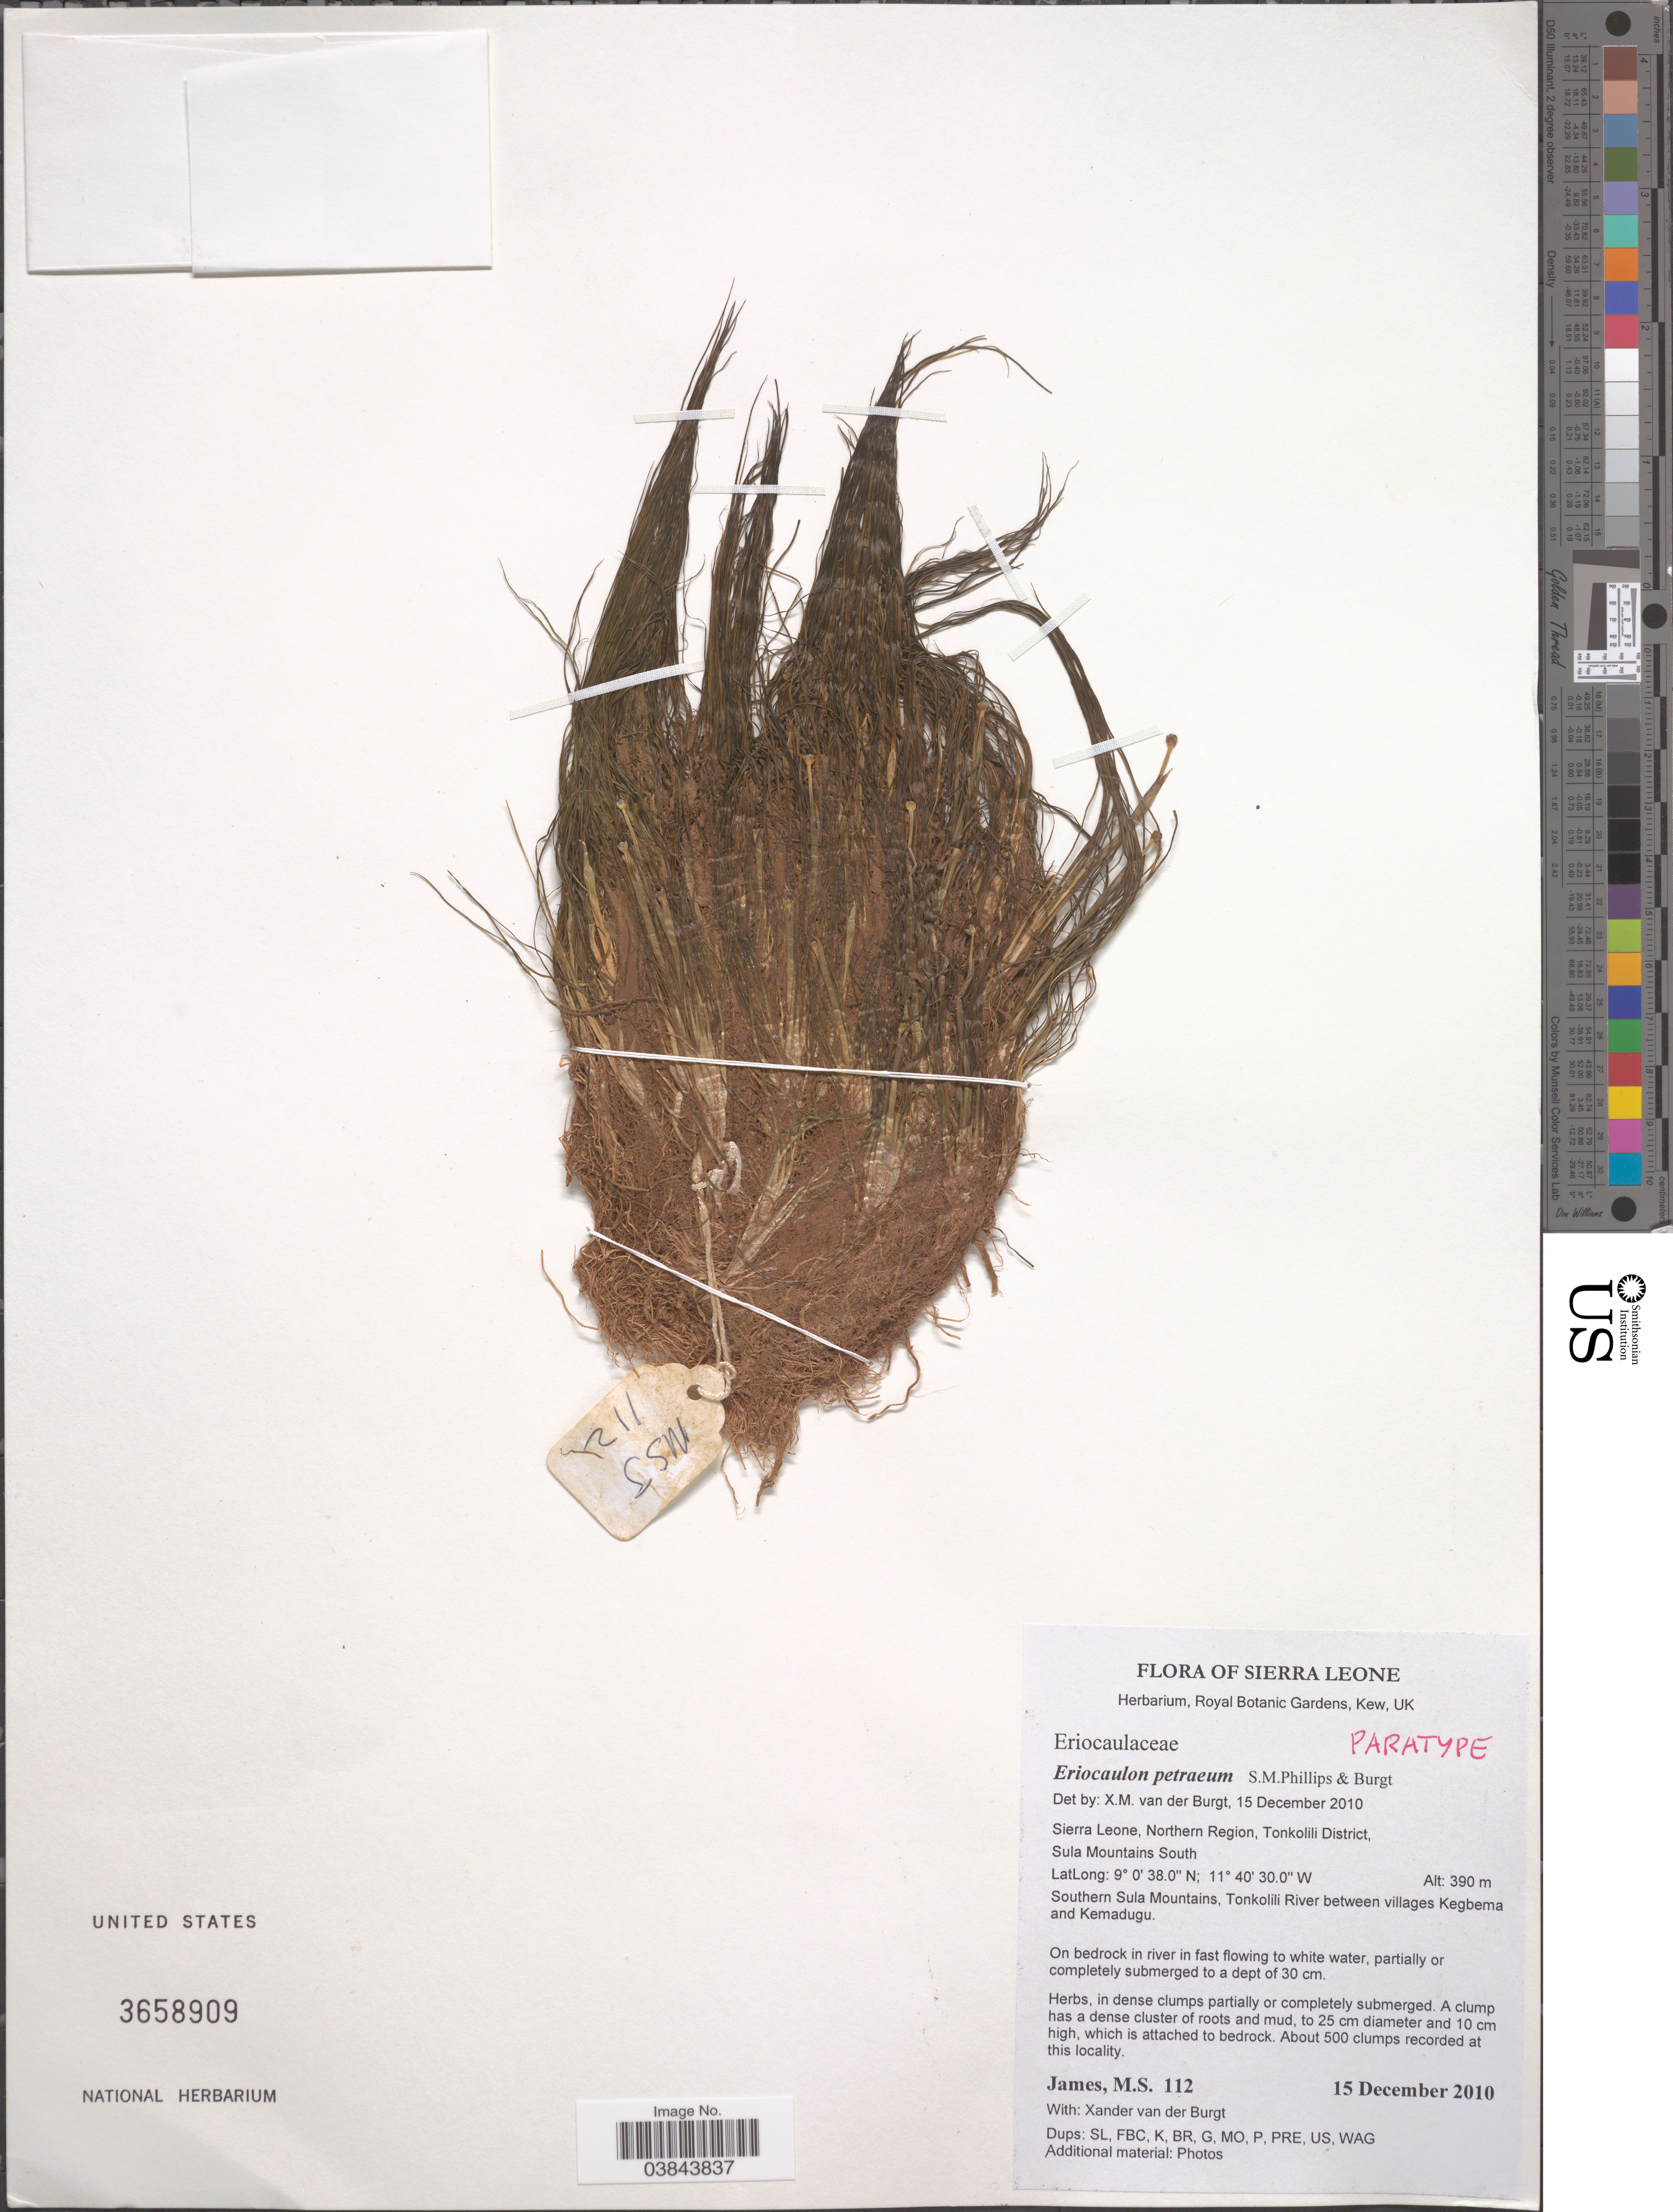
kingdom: Plantae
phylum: Tracheophyta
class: Liliopsida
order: Poales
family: Eriocaulaceae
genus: Eriocaulon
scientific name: Eriocaulon petraeum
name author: S.M. Phillips & Burgt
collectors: M. James & X. M. van der Burgt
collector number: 112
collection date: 2010-12-15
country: Sierra Leone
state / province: Northern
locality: Northern Region, Tonkolili District, Sula Mountains South. Southern Sula Mountains, Tonkolili River between villages Kegbema and Kemadugu.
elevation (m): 390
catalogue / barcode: US 3658909